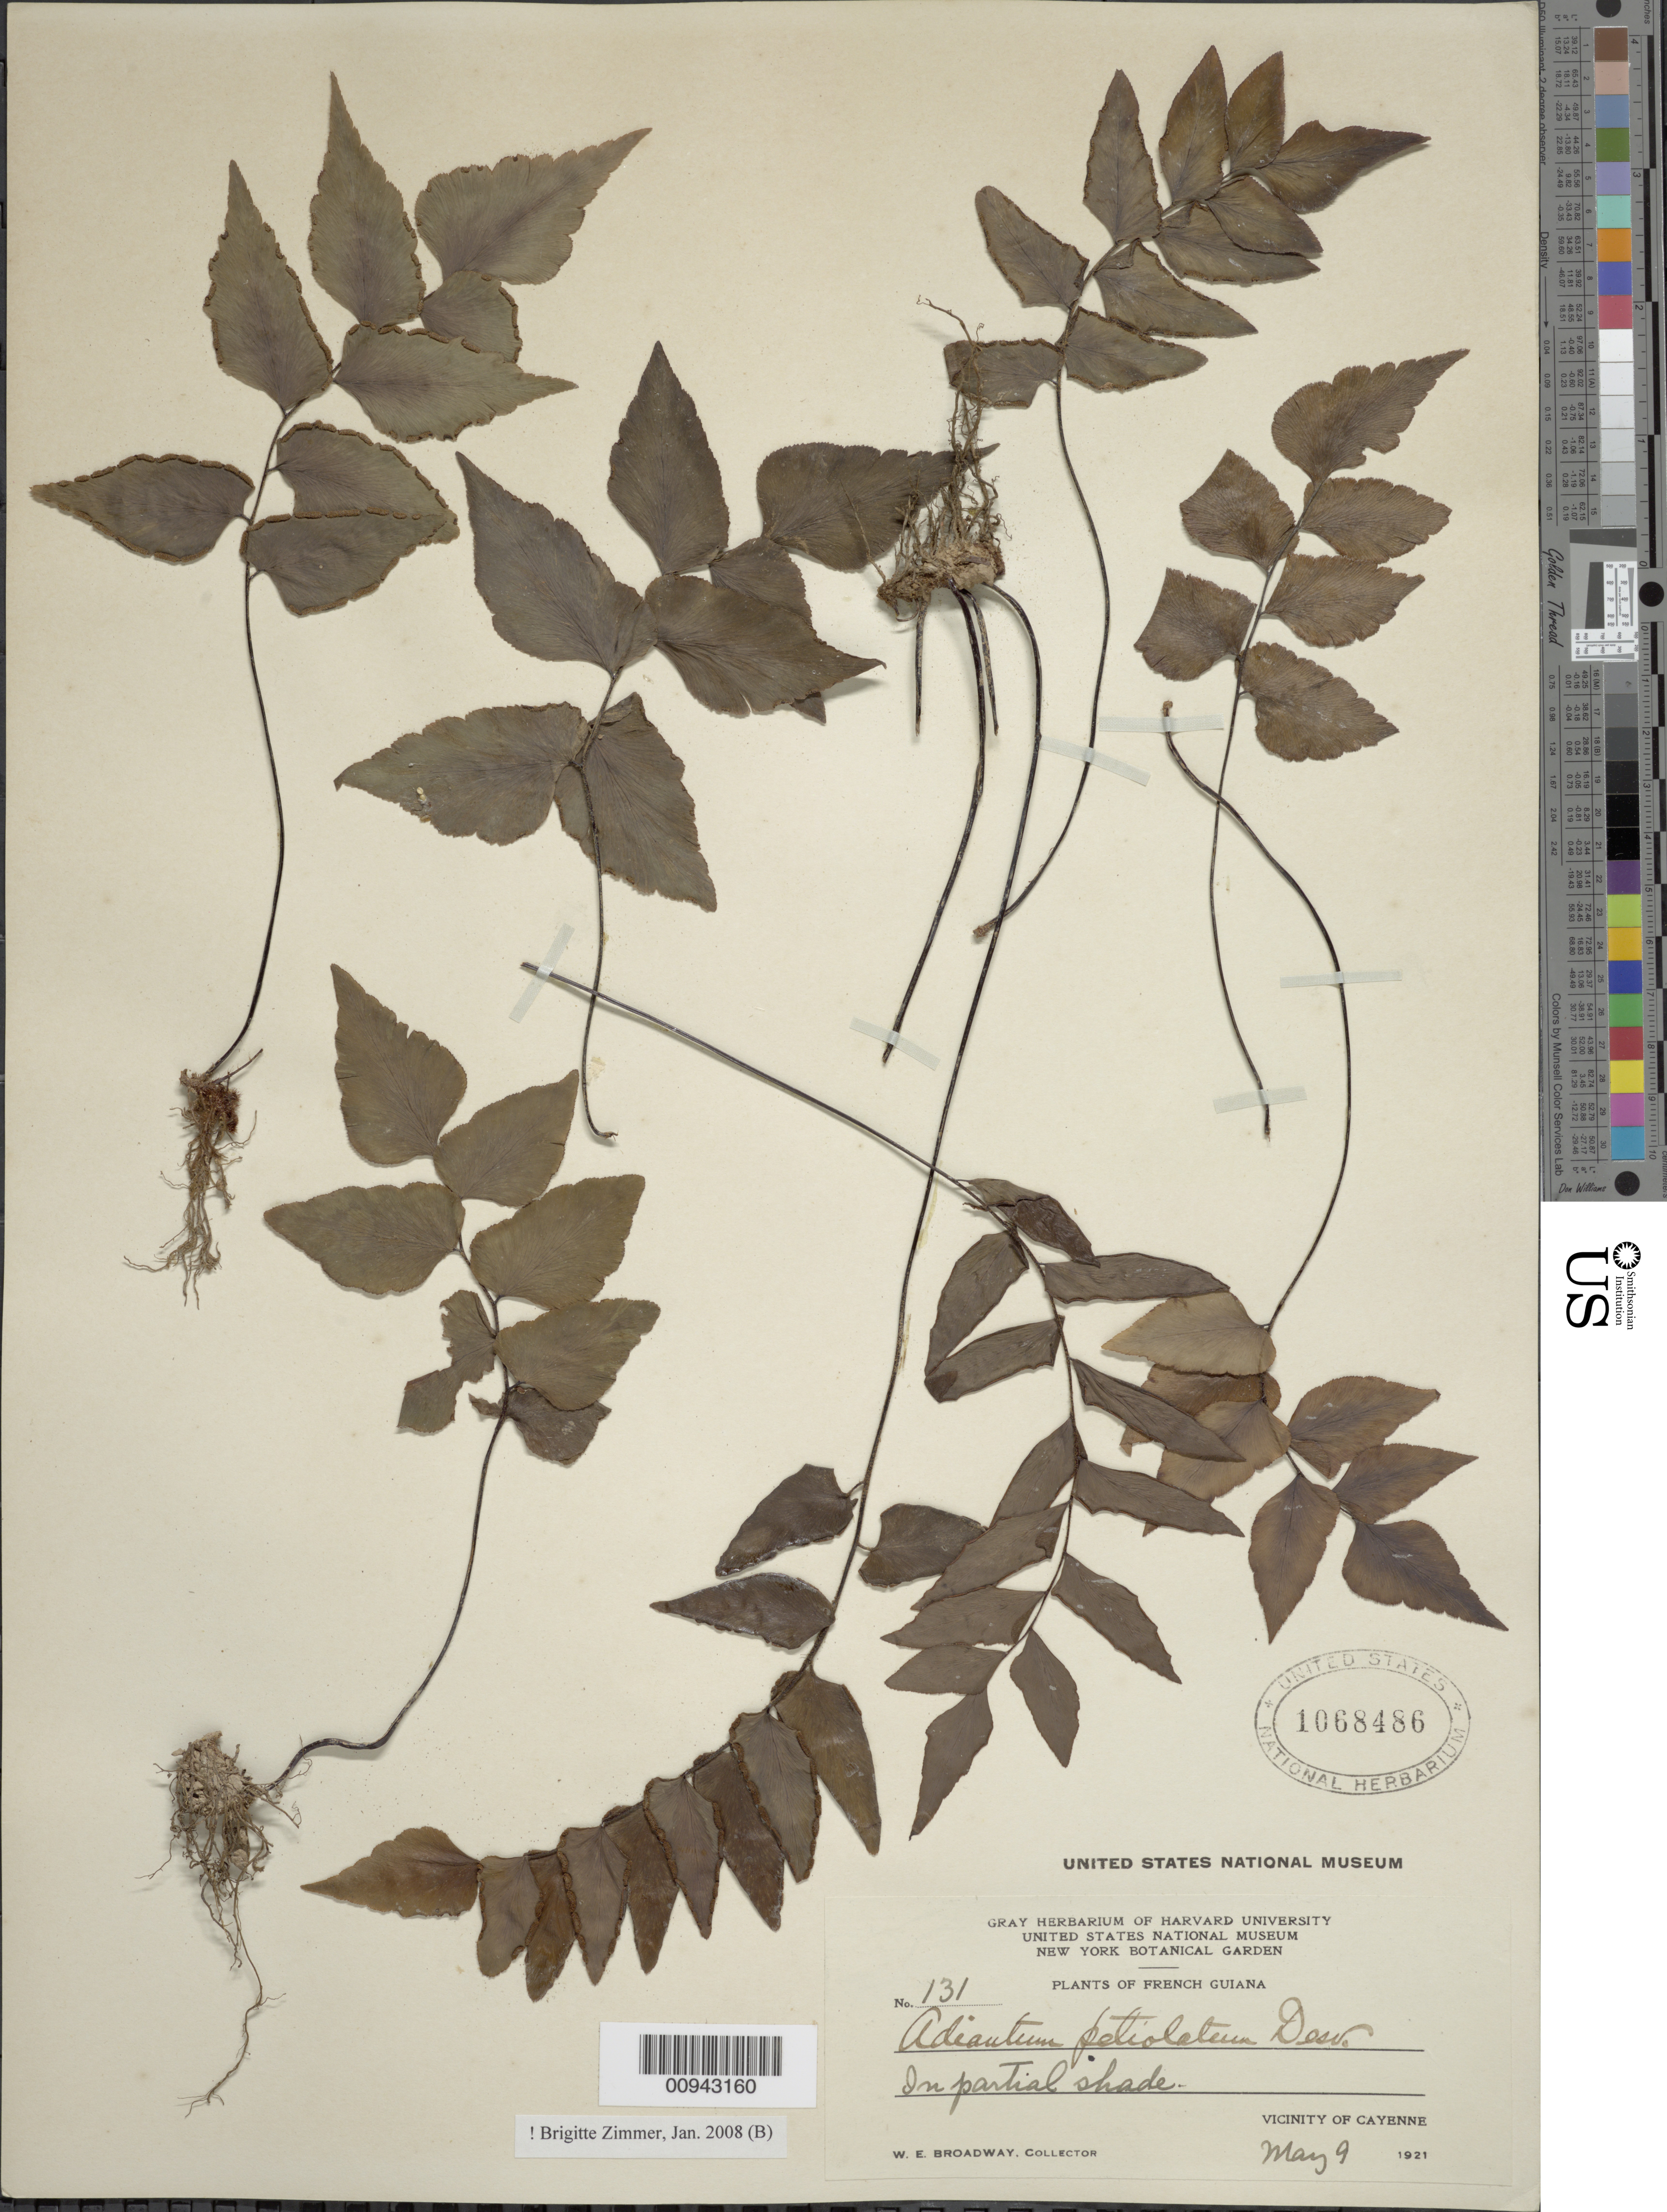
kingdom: Plantae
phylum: Tracheophyta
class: Polypodiopsida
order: Polypodiales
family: Pteridaceae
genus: Adiantum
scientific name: Adiantum petiolatum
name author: Desv.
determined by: Zimmer, B.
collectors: W. E. Broadway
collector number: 131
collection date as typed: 9-May-21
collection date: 1921-05-09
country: French Guiana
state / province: Cayenne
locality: Cayenne, vic.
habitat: Partial shade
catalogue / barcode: US 1068486